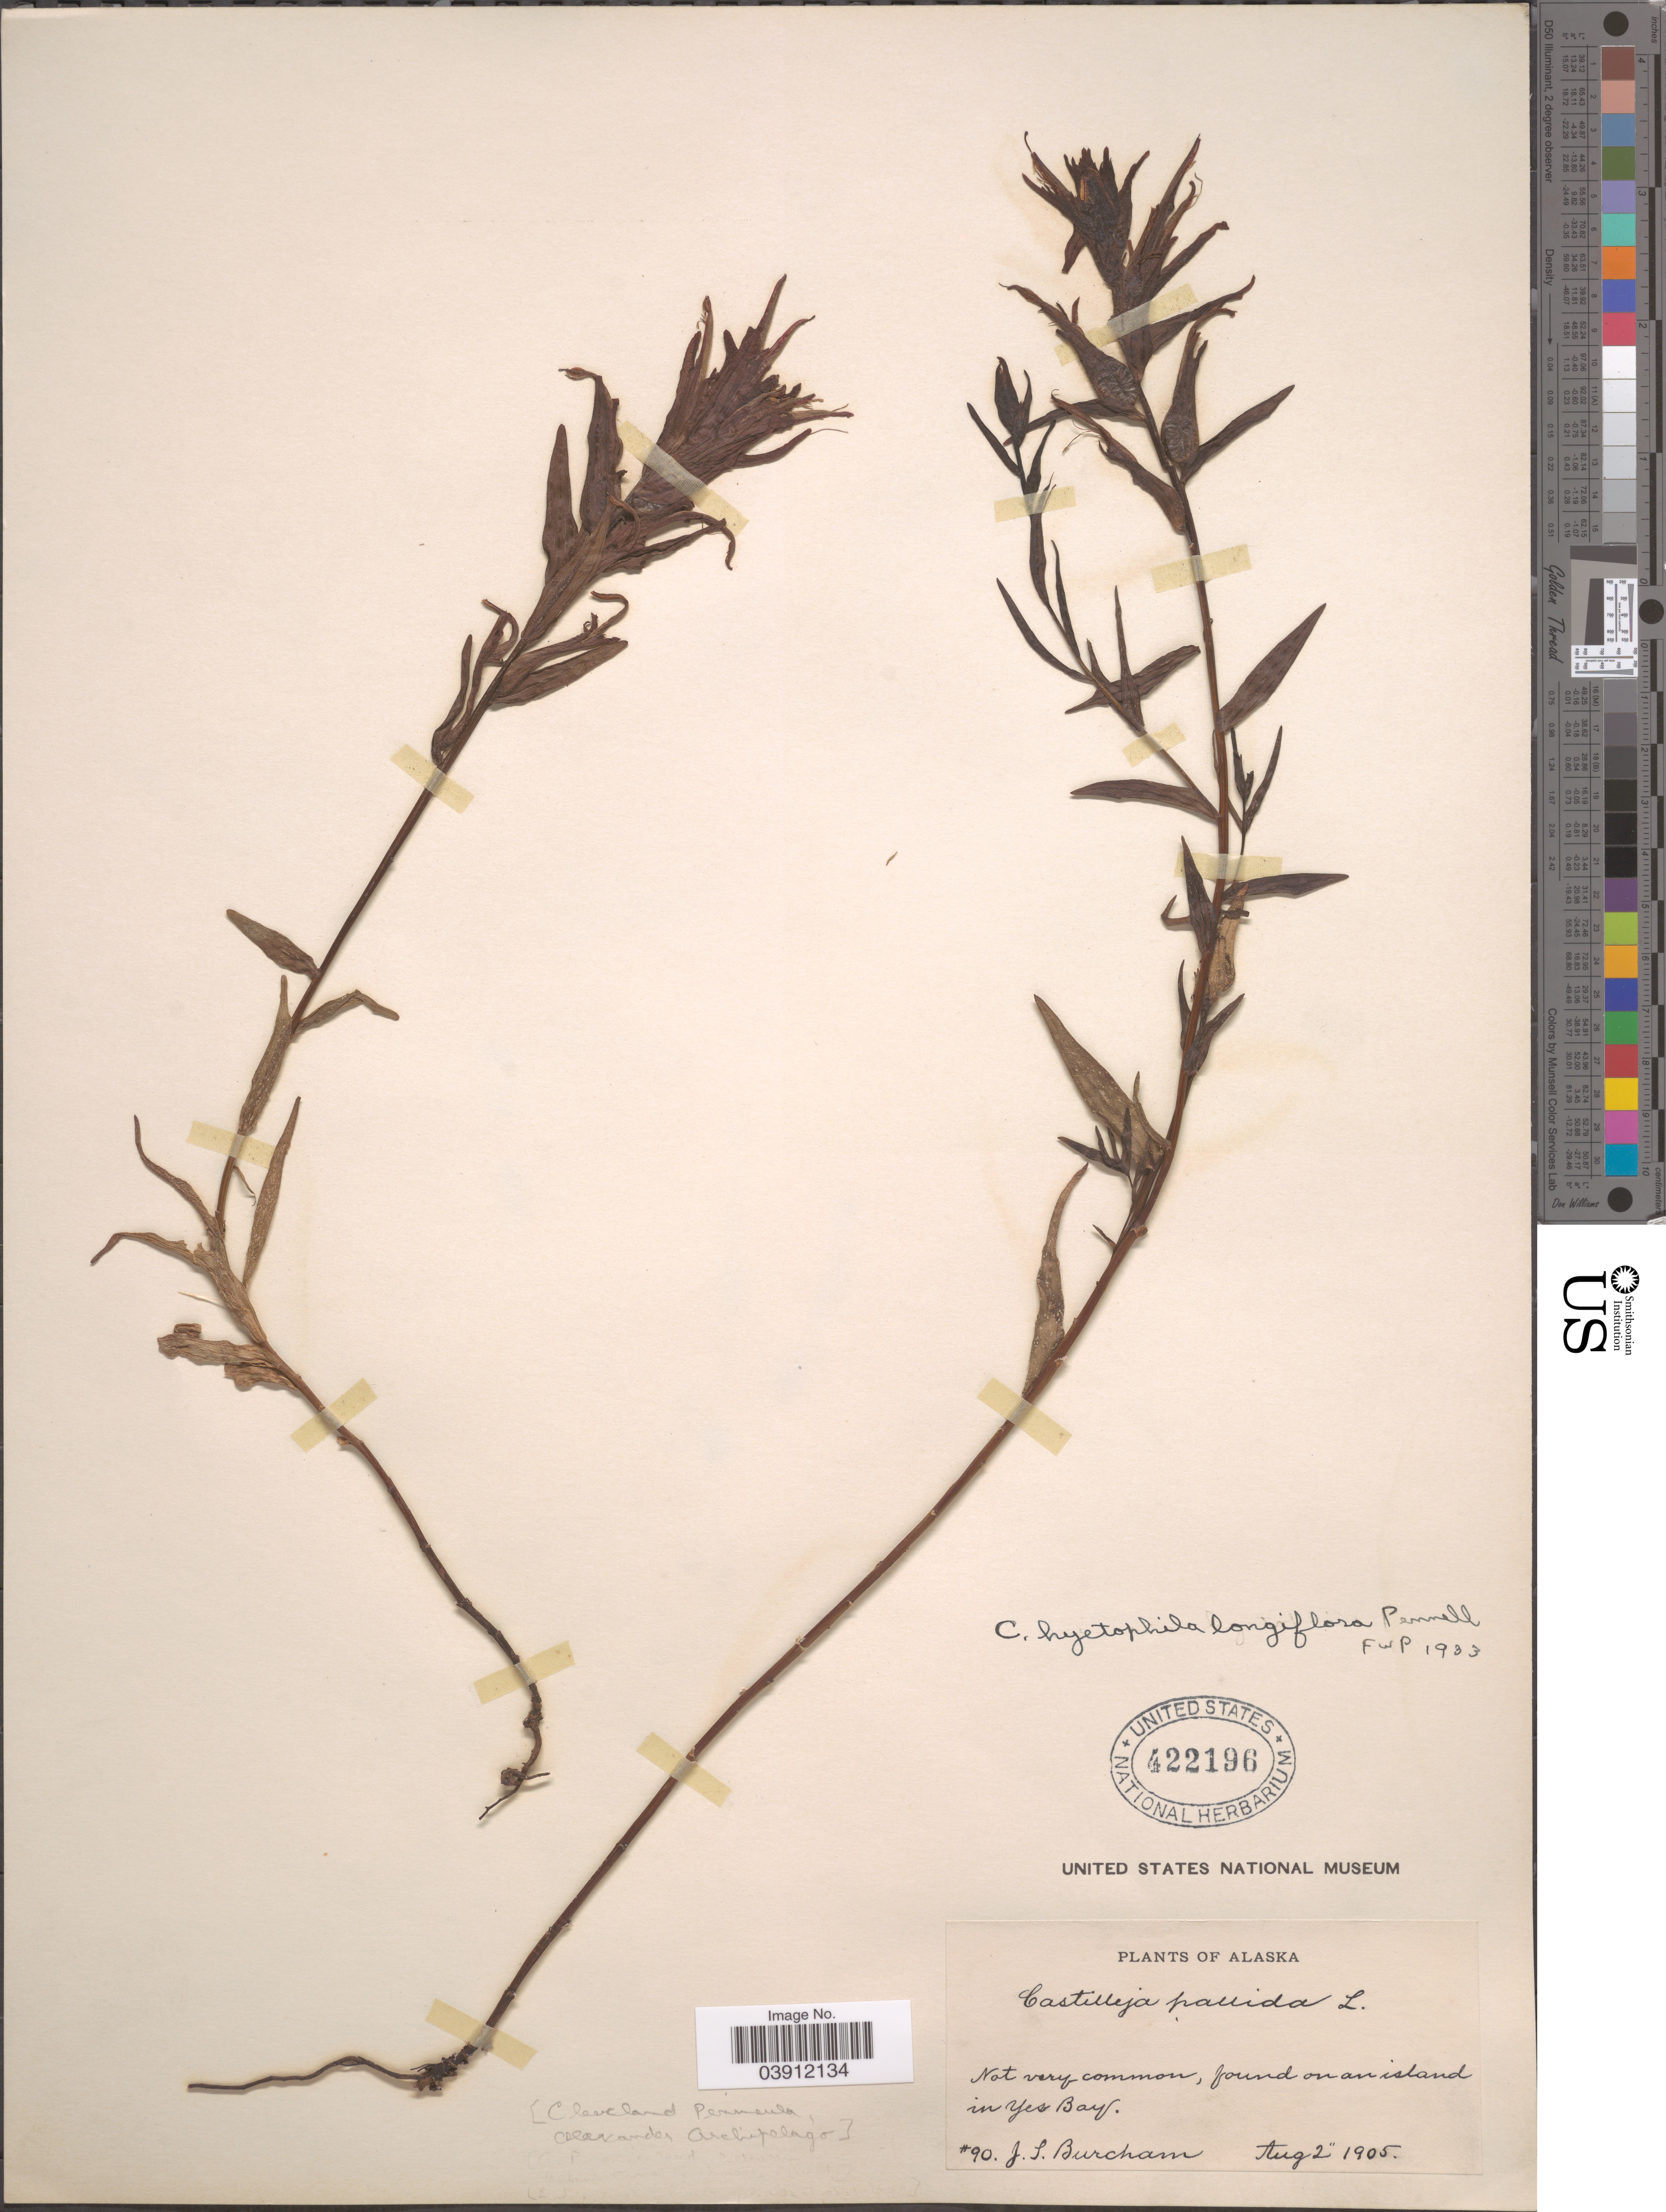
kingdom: Plantae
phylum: Tracheophyta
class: Magnoliopsida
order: Lamiales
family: Orobanchaceae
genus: Castilleja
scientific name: Castilleja hyetophila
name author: Pennell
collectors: J. Burcham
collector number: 90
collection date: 1905-08-02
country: United States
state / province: Alaska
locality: In Yes Bay.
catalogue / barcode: US 422196